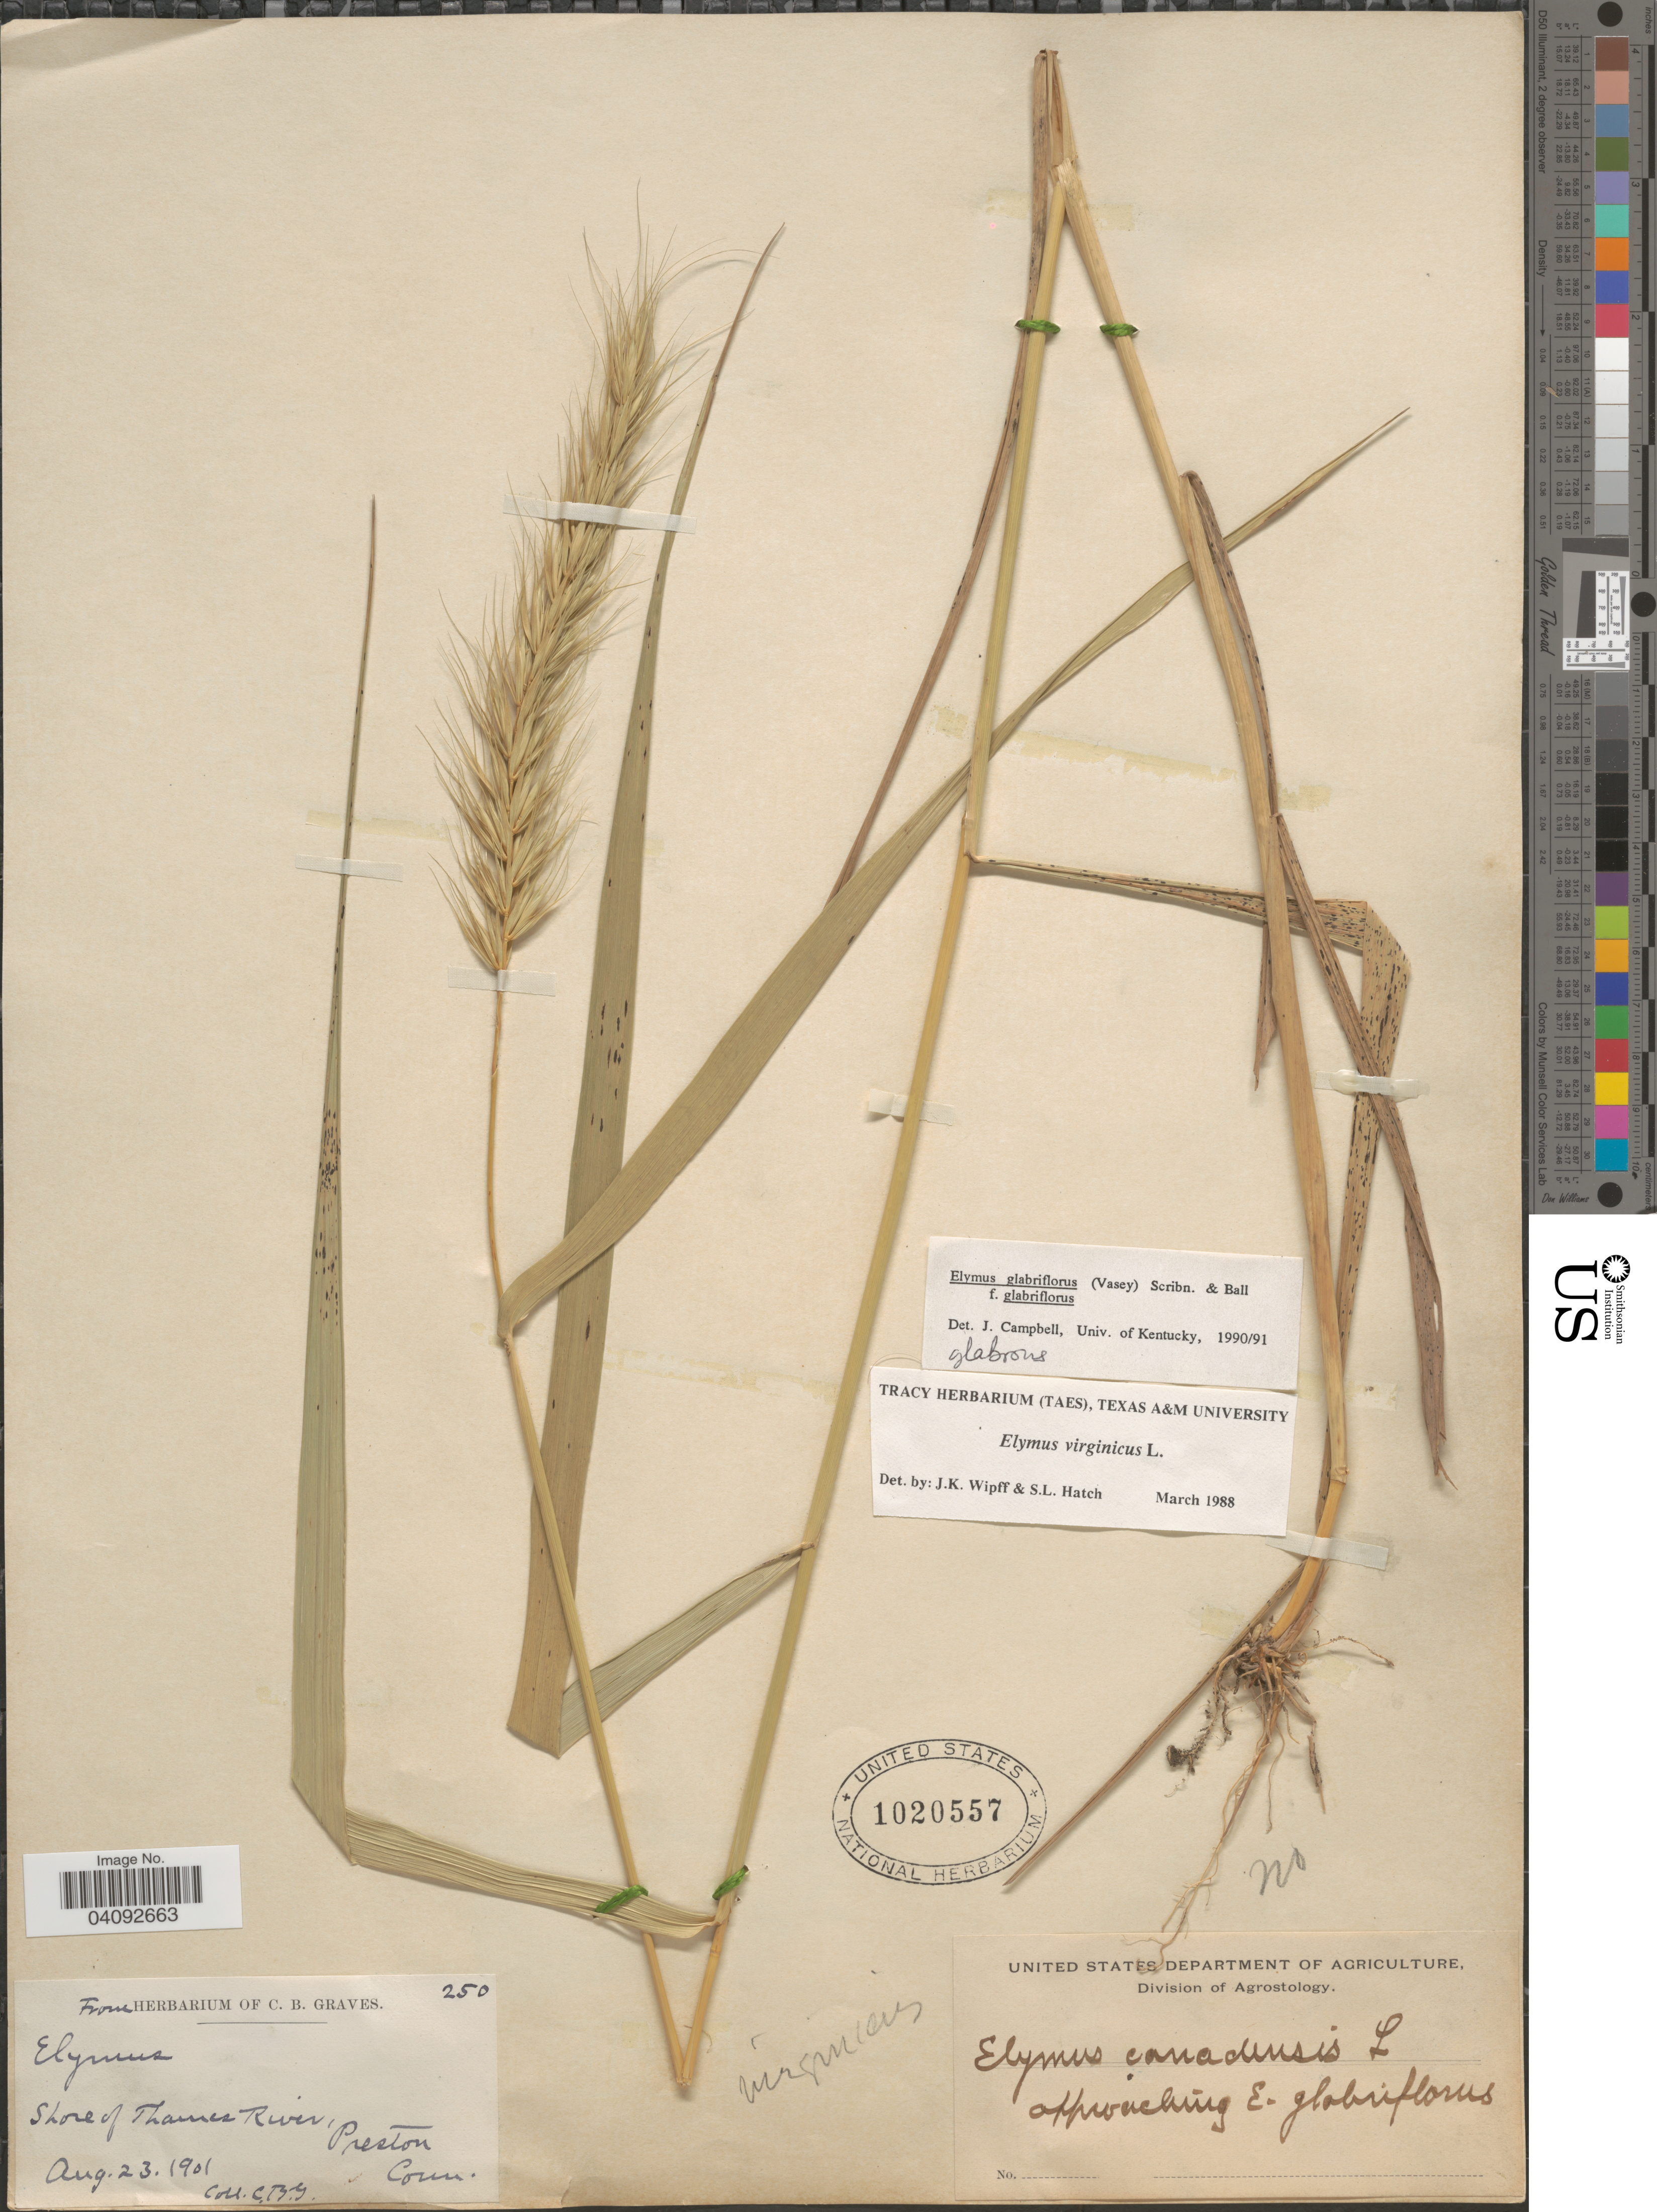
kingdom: Plantae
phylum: Tracheophyta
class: Liliopsida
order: Poales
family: Poaceae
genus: Elymus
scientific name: Elymus glabriflorus var. glabriflorus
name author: (Vasey ex L.H. Dewey) Scribn. & C.R. Ball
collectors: C. Graves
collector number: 250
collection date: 1901-08-23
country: United States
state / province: Connecticut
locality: Shore of Thames River, Preston.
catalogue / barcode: US 1020557